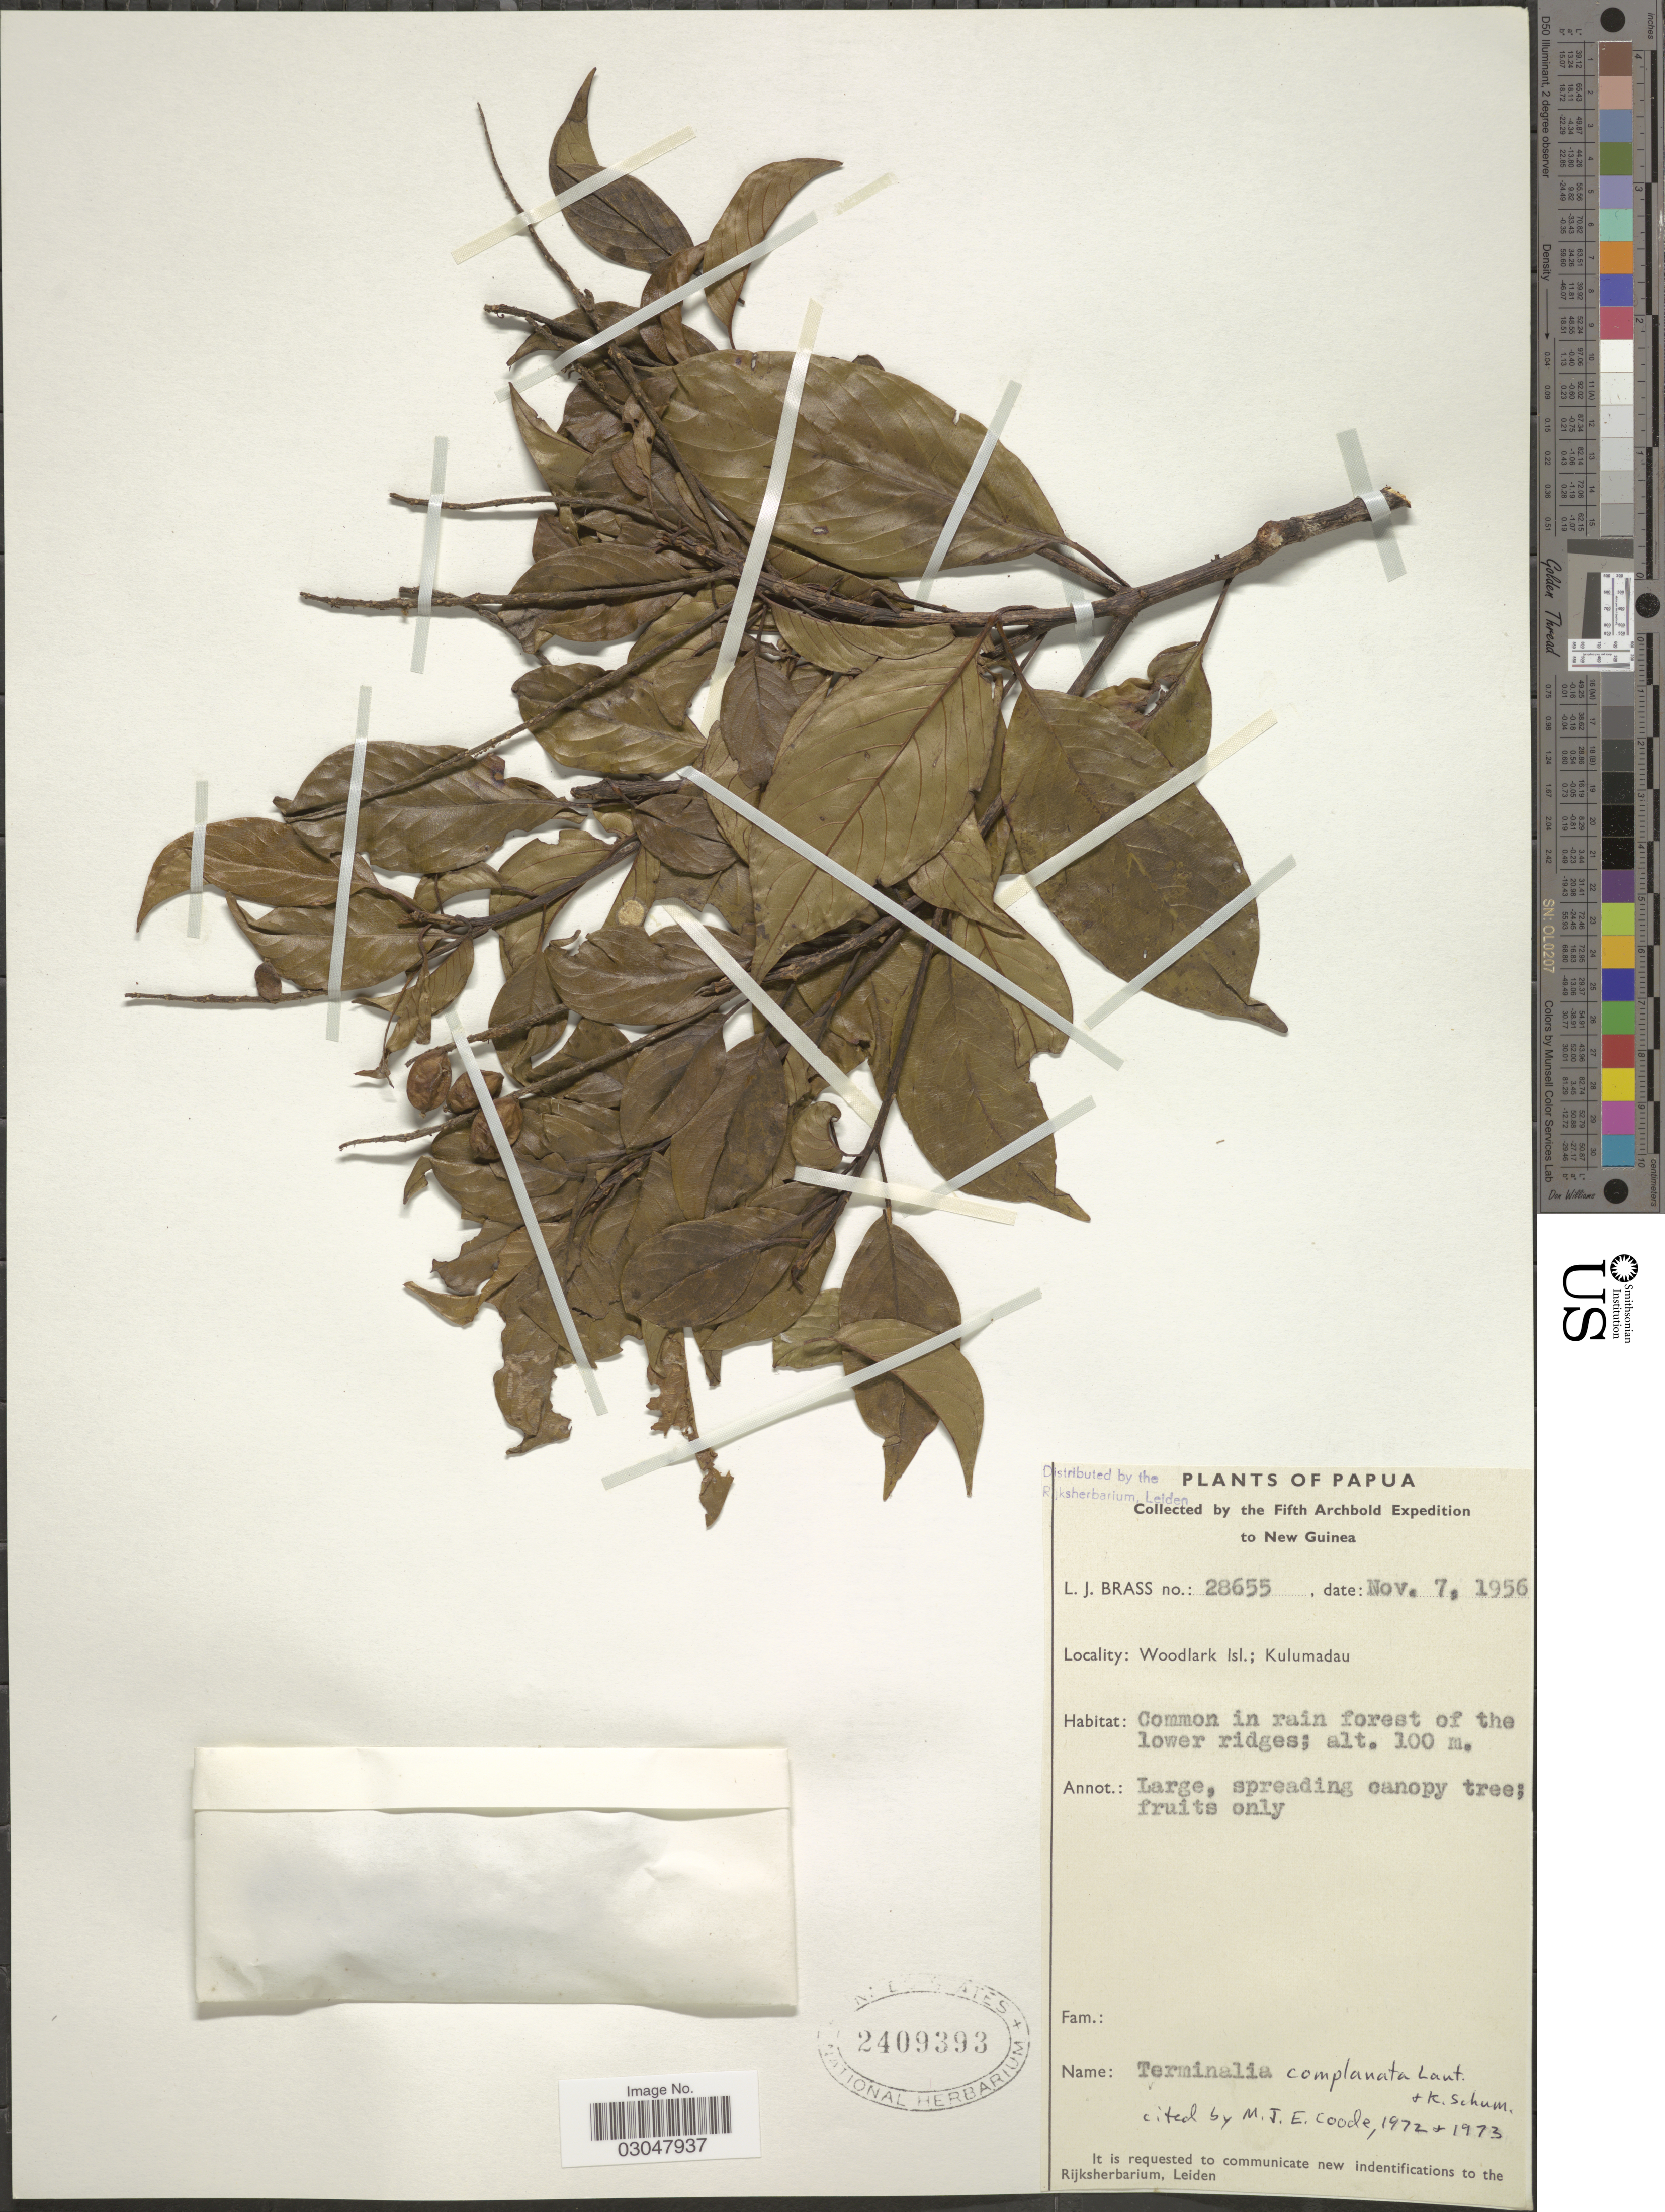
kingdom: Plantae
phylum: Tracheophyta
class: Magnoliopsida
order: Myrtales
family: Combretaceae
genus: Terminalia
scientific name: Terminalia complanata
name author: K. Schum.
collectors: L. J. Brass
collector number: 28655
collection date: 1956-11-07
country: Papua New Guinea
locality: Papua, New Guinea. Woodlark.; Kulumadau. Common in rain forest of the lower ridges.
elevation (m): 100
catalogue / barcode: US 2409393